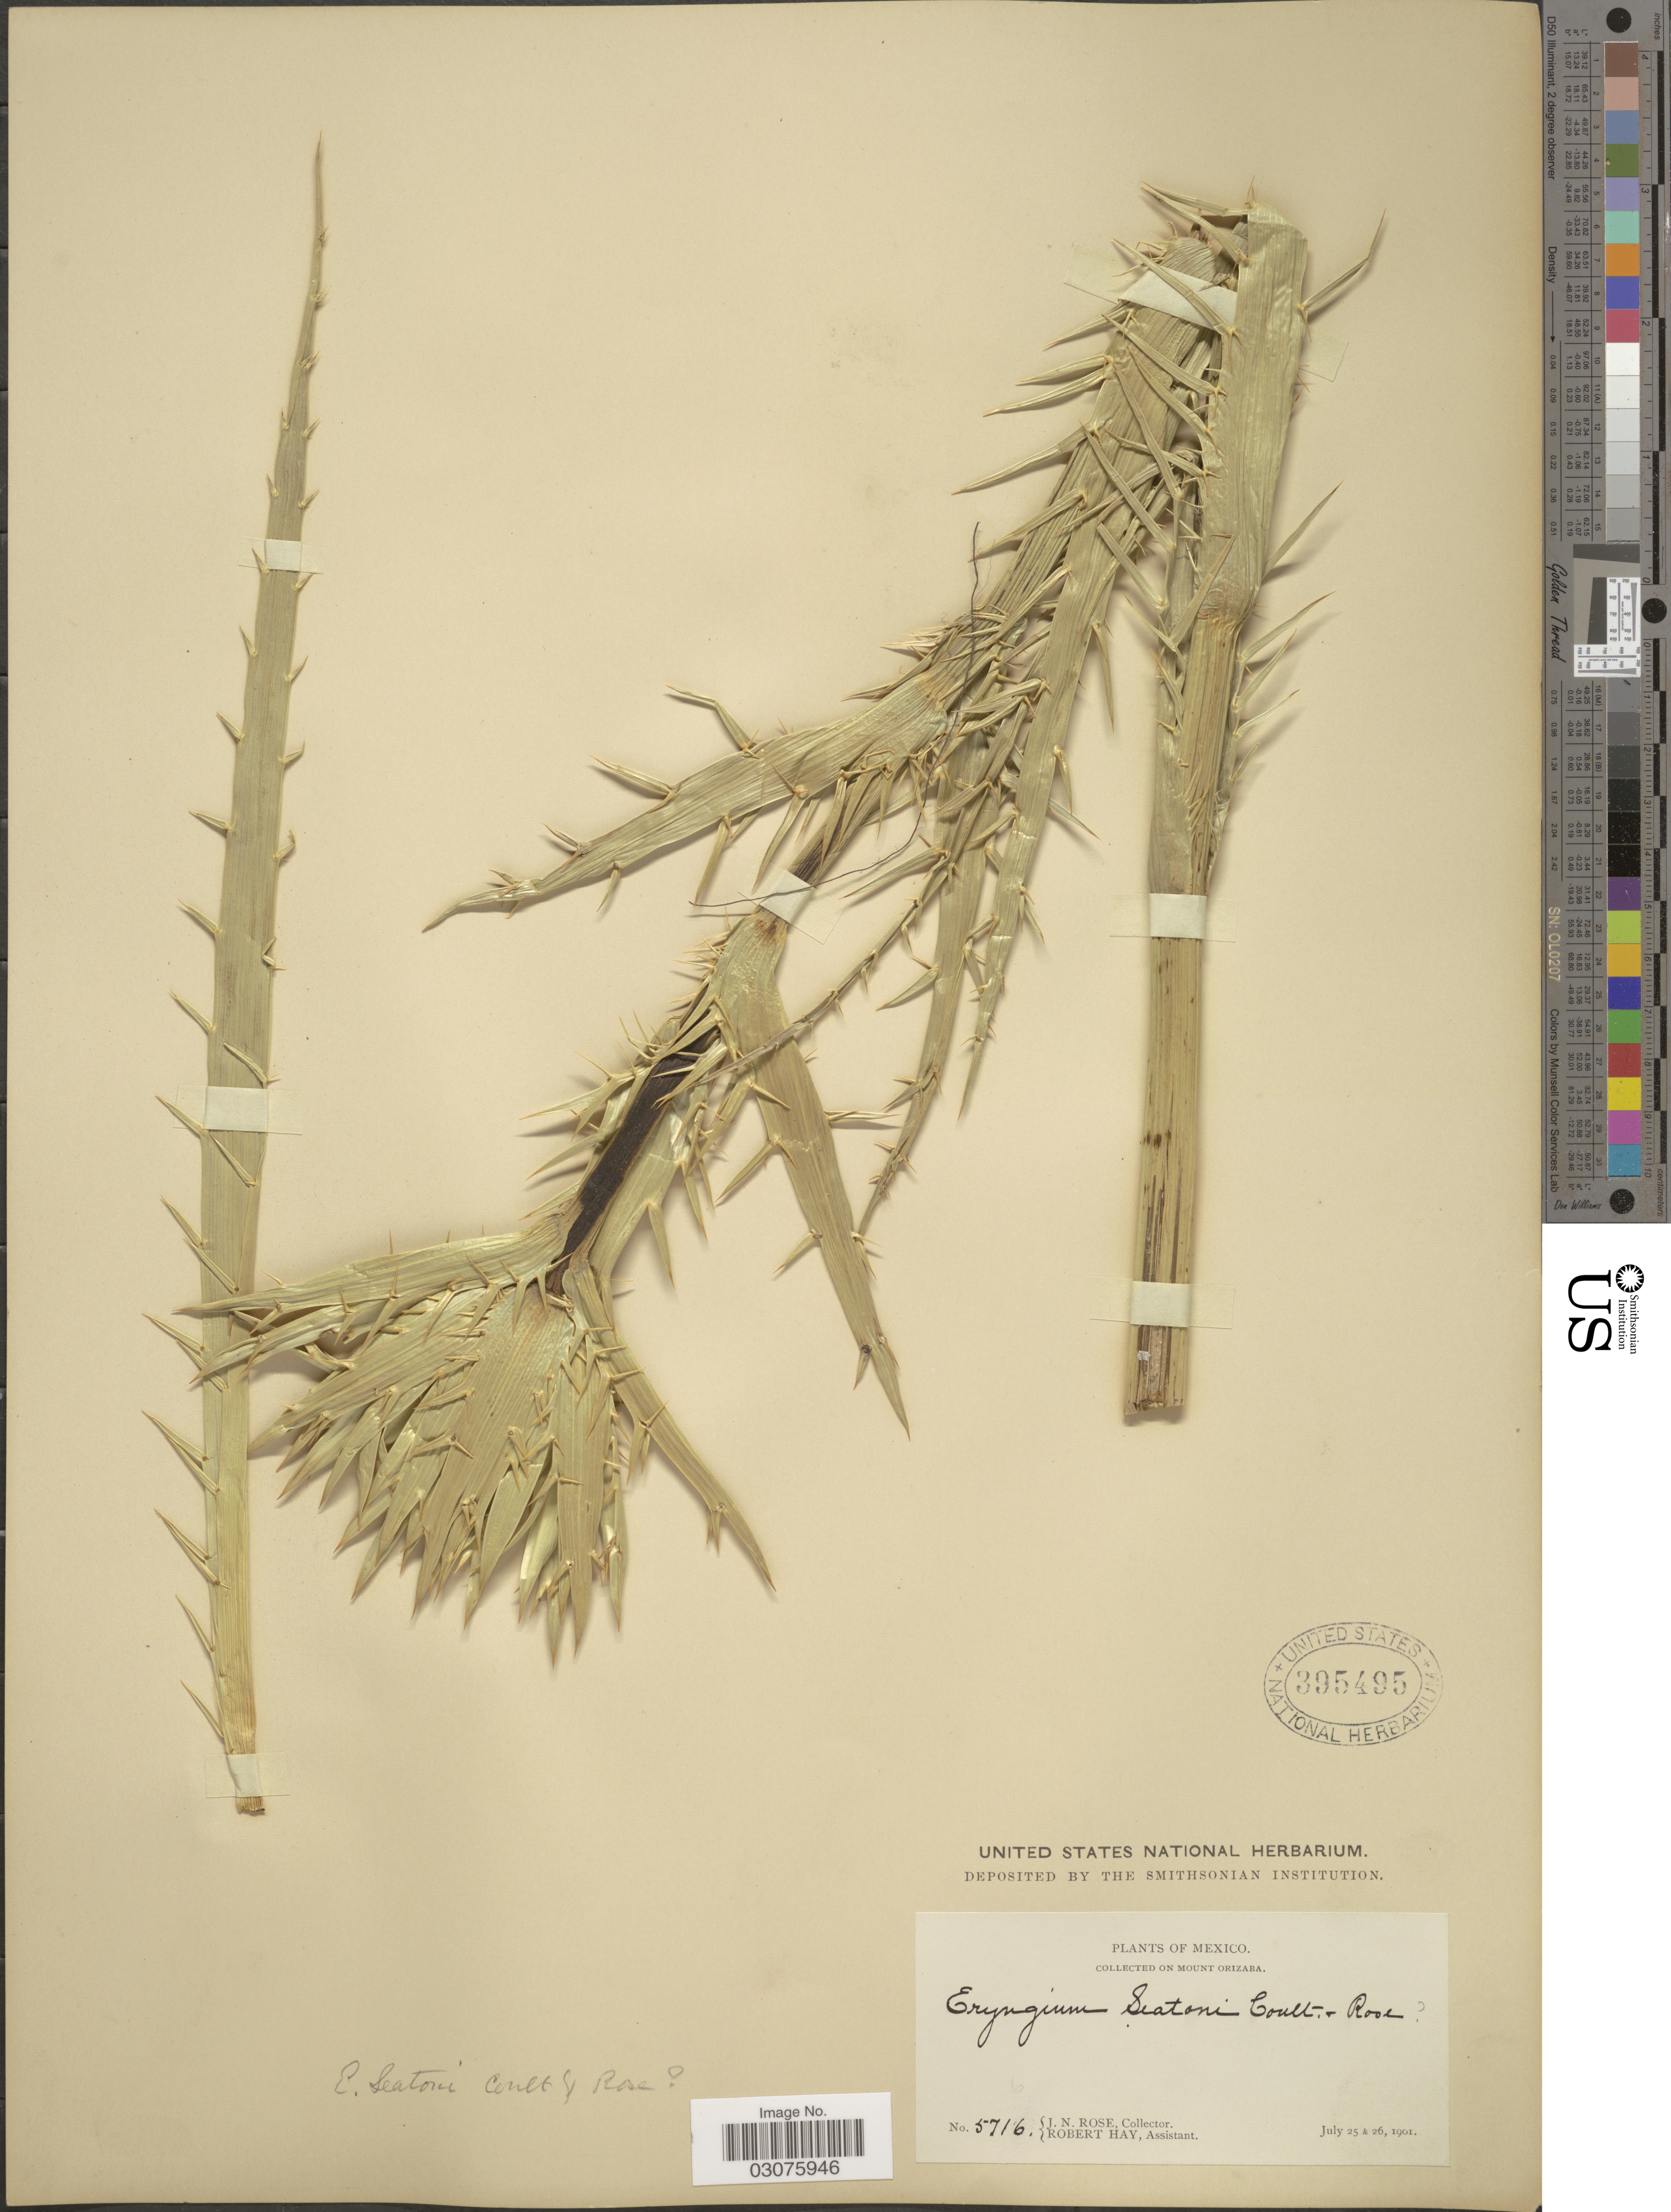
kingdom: Plantae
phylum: Tracheophyta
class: Magnoliopsida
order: Apiales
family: Apiaceae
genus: Eryngium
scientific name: Eryngium proteiflorum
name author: F. Delaroche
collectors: J. N. Rose & R. Hay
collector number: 5716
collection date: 1901-07-25/1901-07-26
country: Mexico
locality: Collected on Mount Orizaba.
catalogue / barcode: US 395495